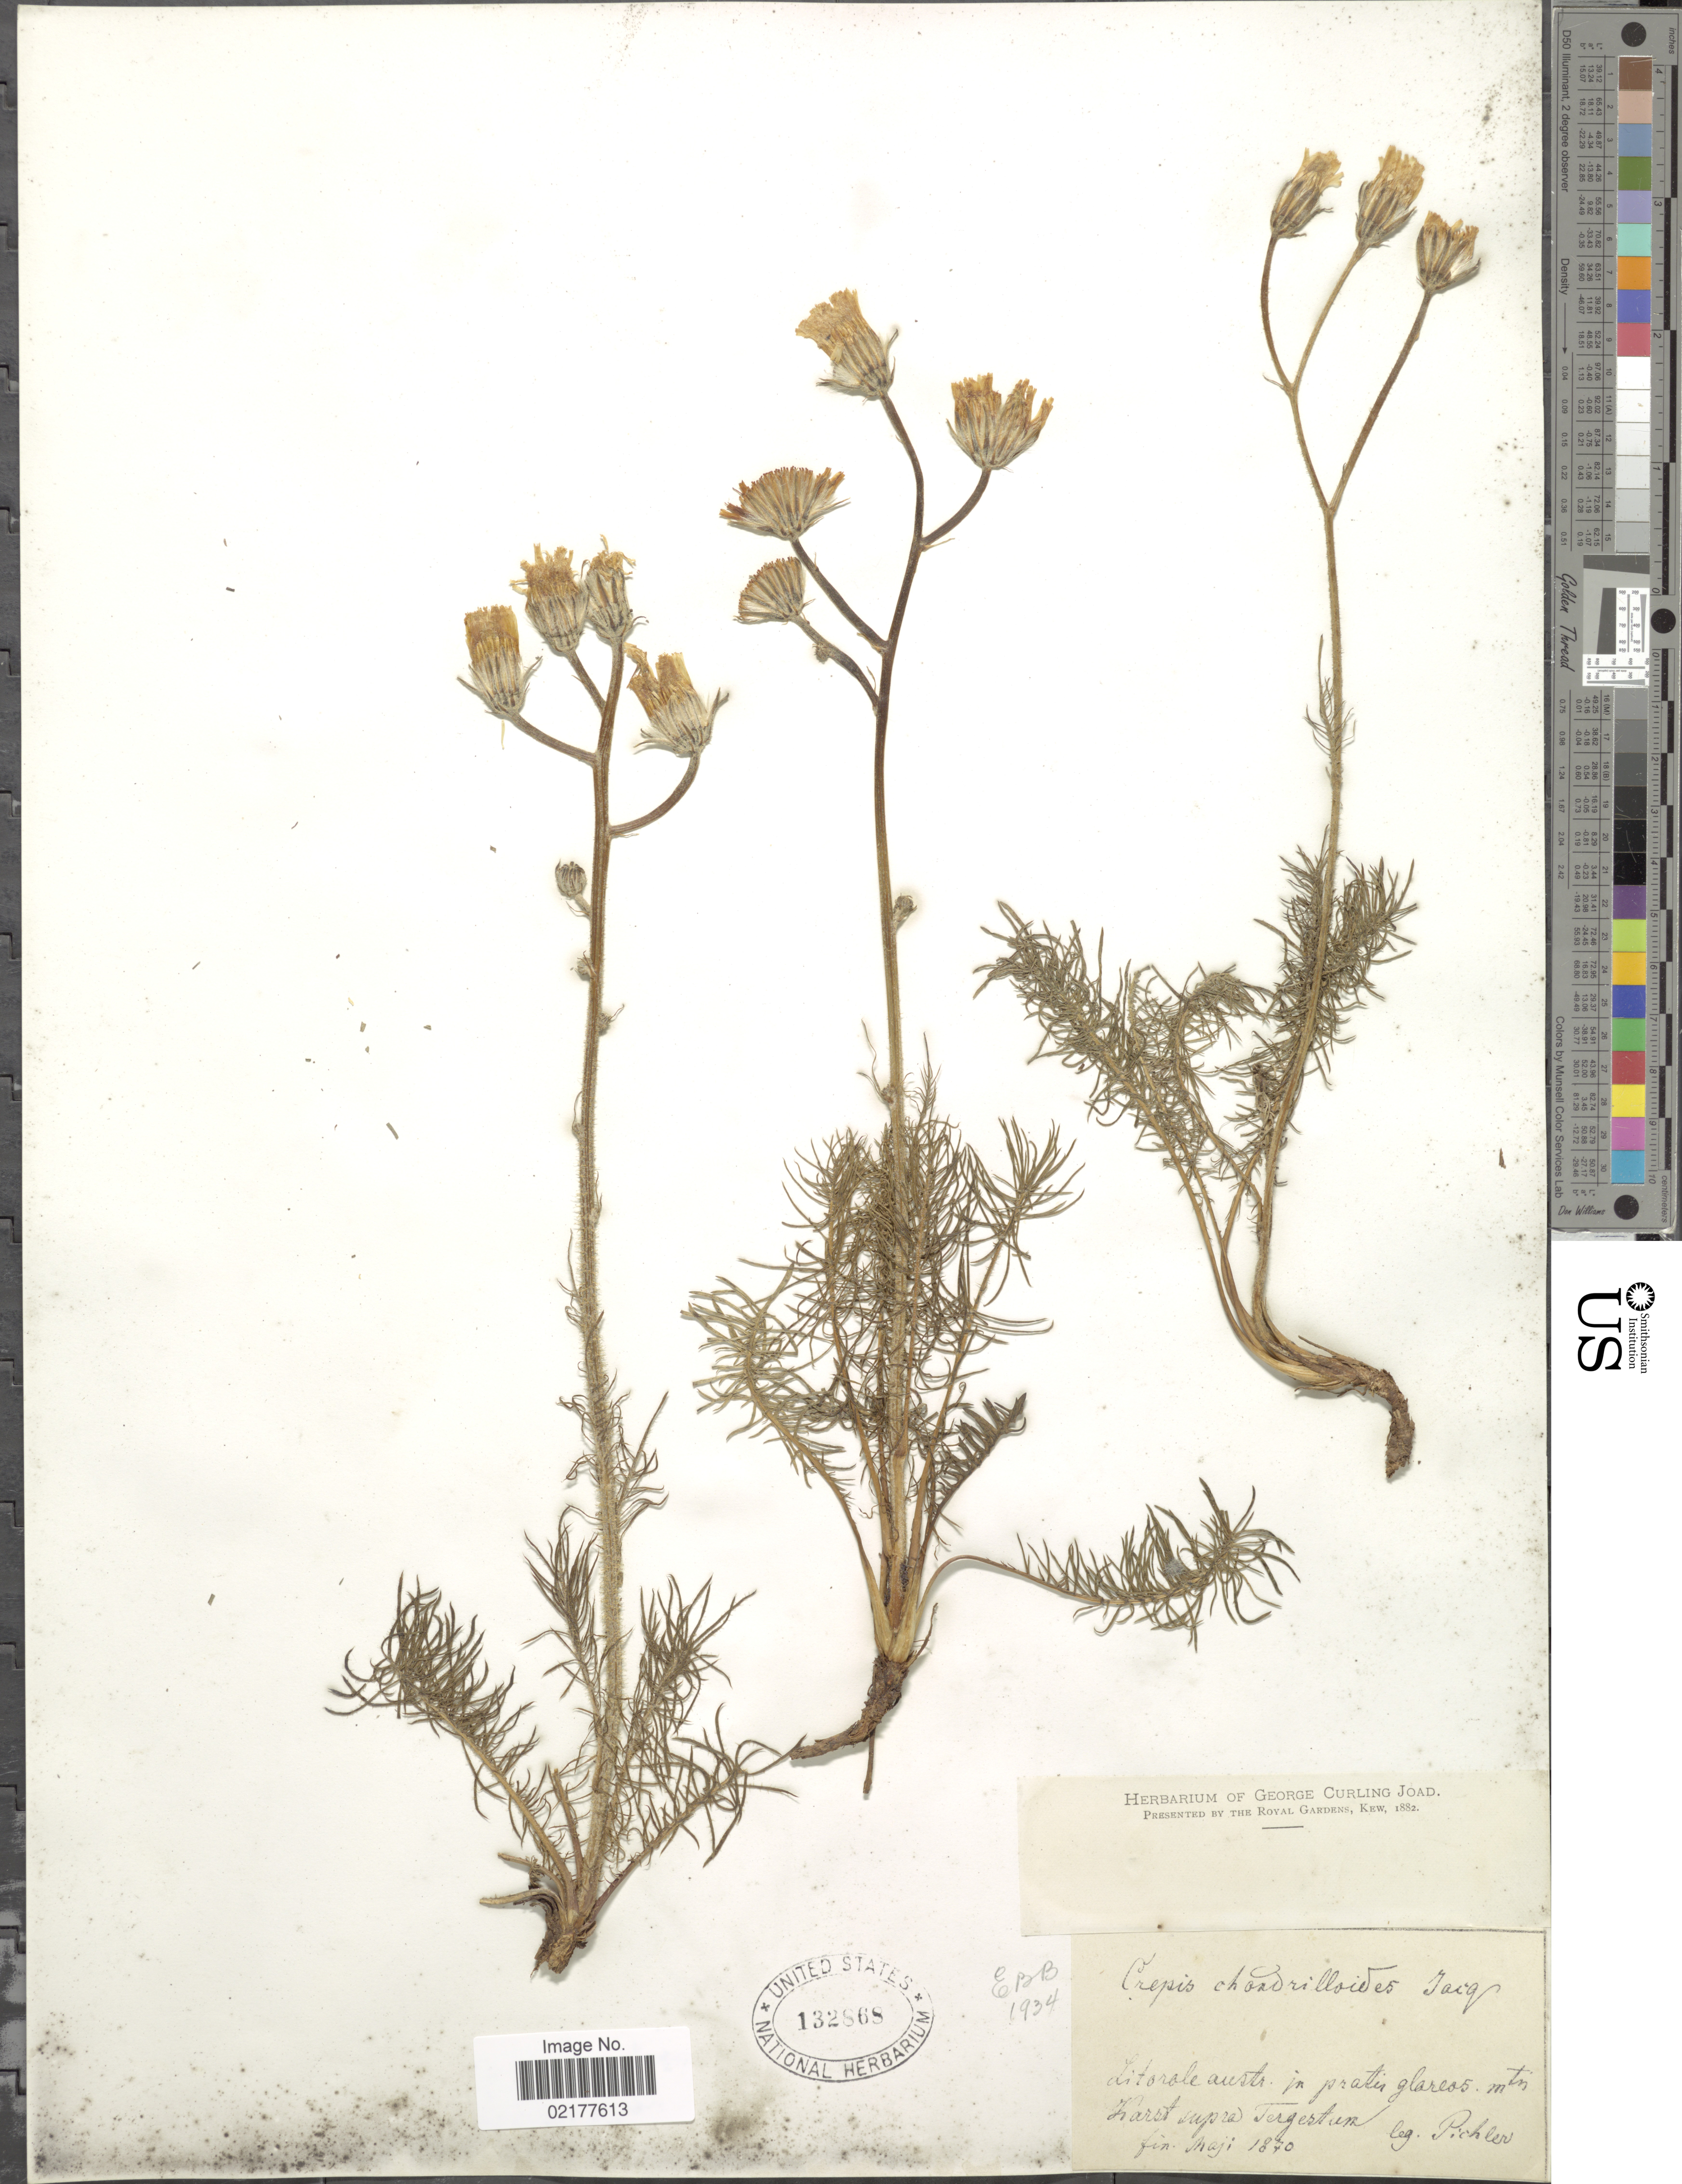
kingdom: Plantae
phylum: Tracheophyta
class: Magnoliopsida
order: Asterales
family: Asteraceae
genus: Crepis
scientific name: Crepis chondrilloides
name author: Jacq.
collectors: Pichler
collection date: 1870-05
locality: Litorale austr. in pratis glareos mtn Karst supra Tergestine [interpreted]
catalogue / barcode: US 132868